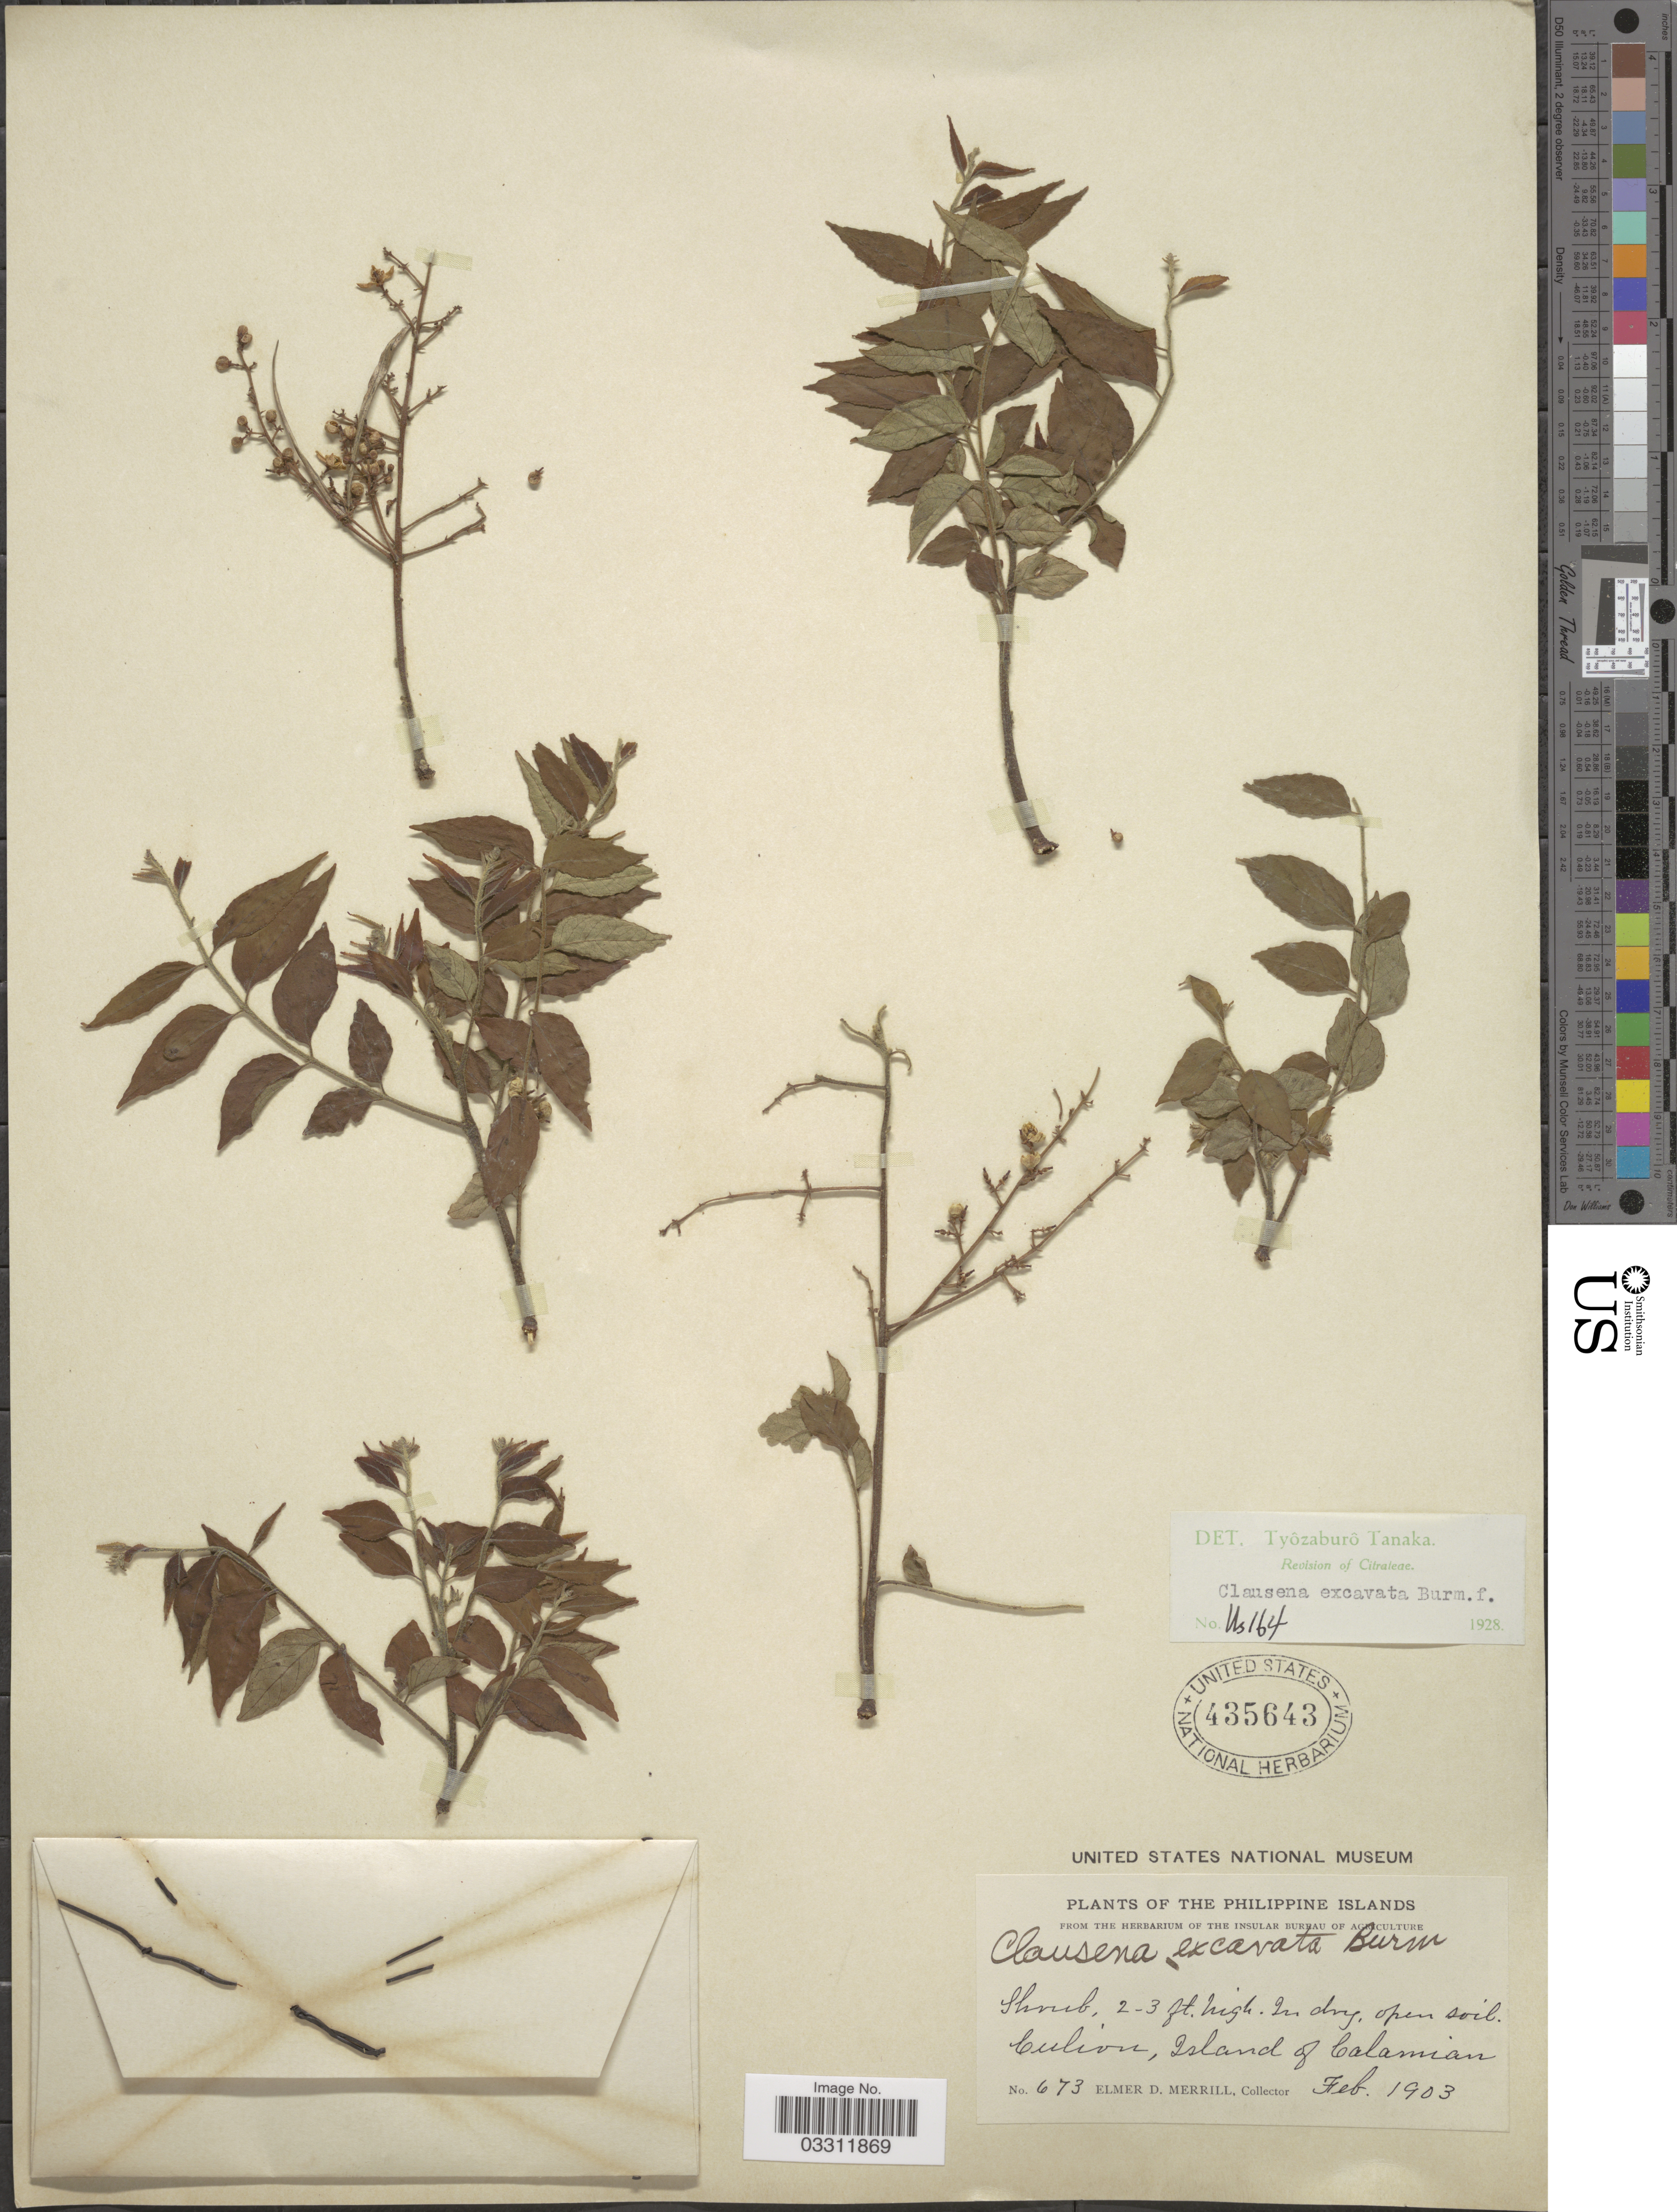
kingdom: Plantae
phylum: Tracheophyta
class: Magnoliopsida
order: Sapindales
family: Rutaceae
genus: Clausena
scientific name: Clausena excavata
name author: Burm. f.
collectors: E. D. Merrill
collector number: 673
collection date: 1903-02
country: Philippines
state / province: Mimaropa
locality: Culion, Island of Calamian.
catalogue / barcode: US 435643